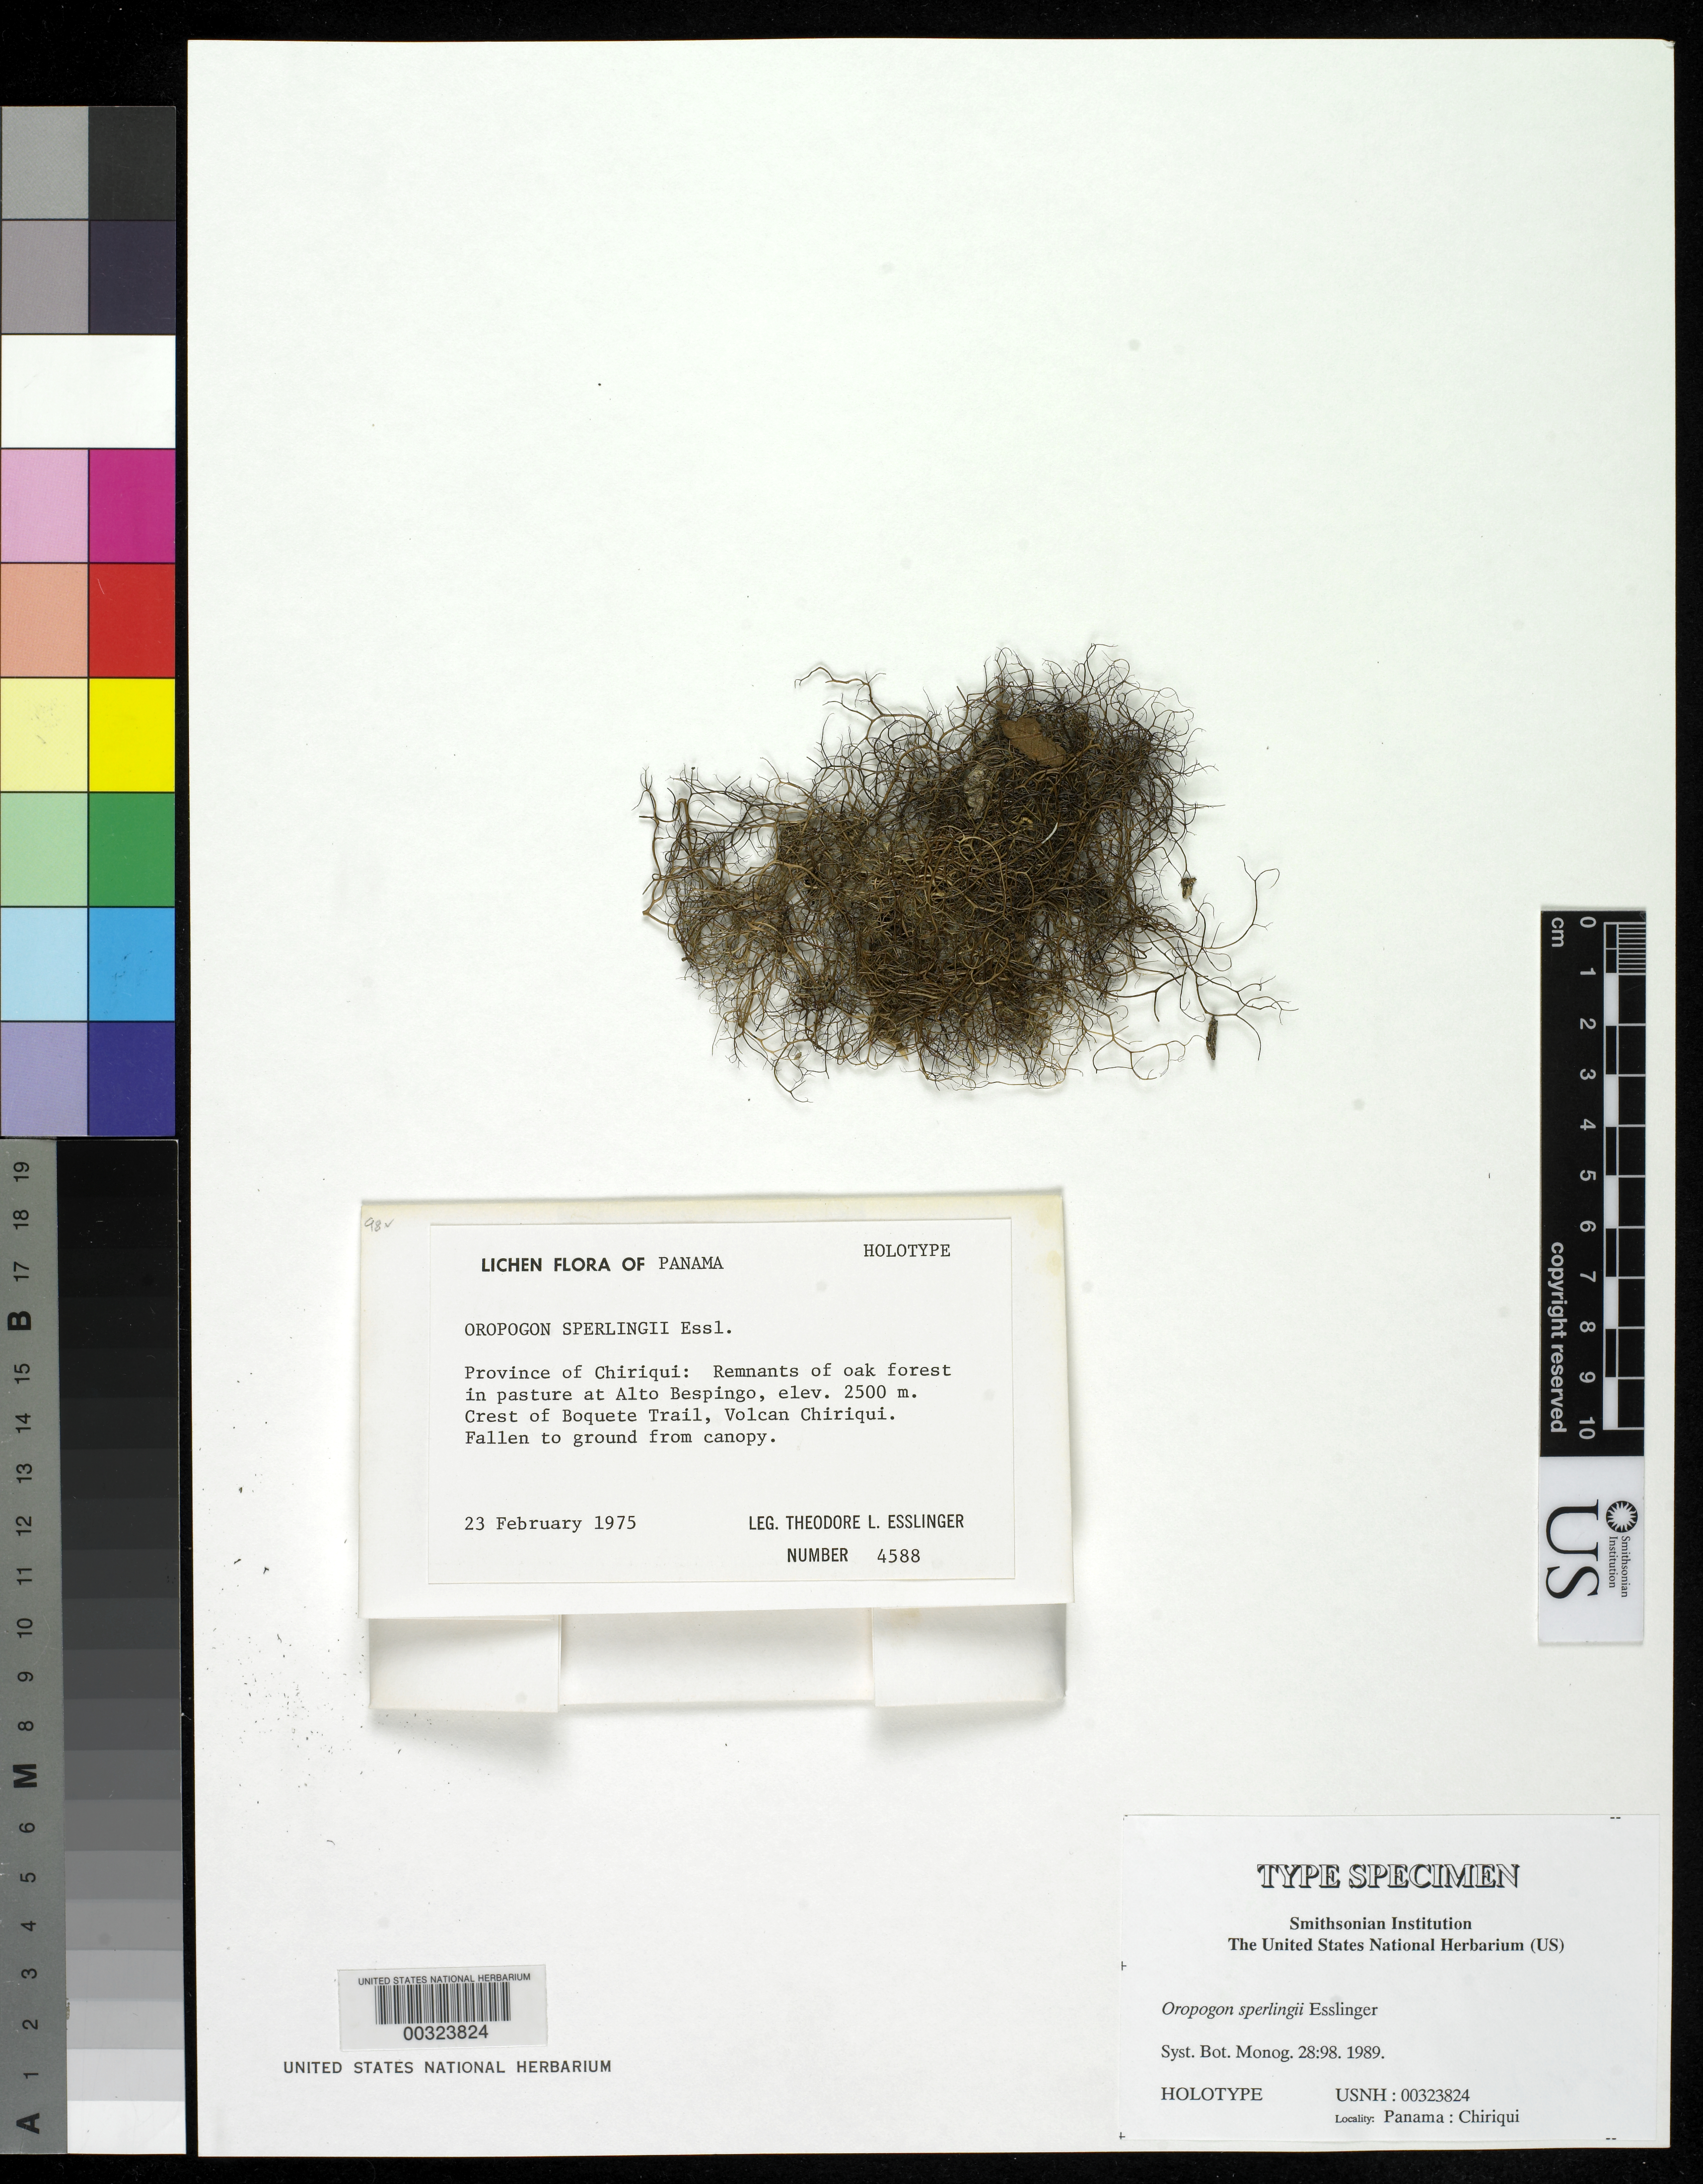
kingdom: Fungi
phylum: Ascomycota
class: Lecanoromycetes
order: Lecanorales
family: Parmeliaceae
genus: Oropogon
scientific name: Oropogon sperlingii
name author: Essl.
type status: Holotype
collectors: T. L. Esslinger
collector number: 4588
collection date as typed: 23 Feb 1975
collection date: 1975-02-23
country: Panama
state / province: Chiriquí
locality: Crest of Boquete Trail, Volcan Chiriqui, remnants of oak forest in pasture at Alto Bespingo.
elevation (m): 2500